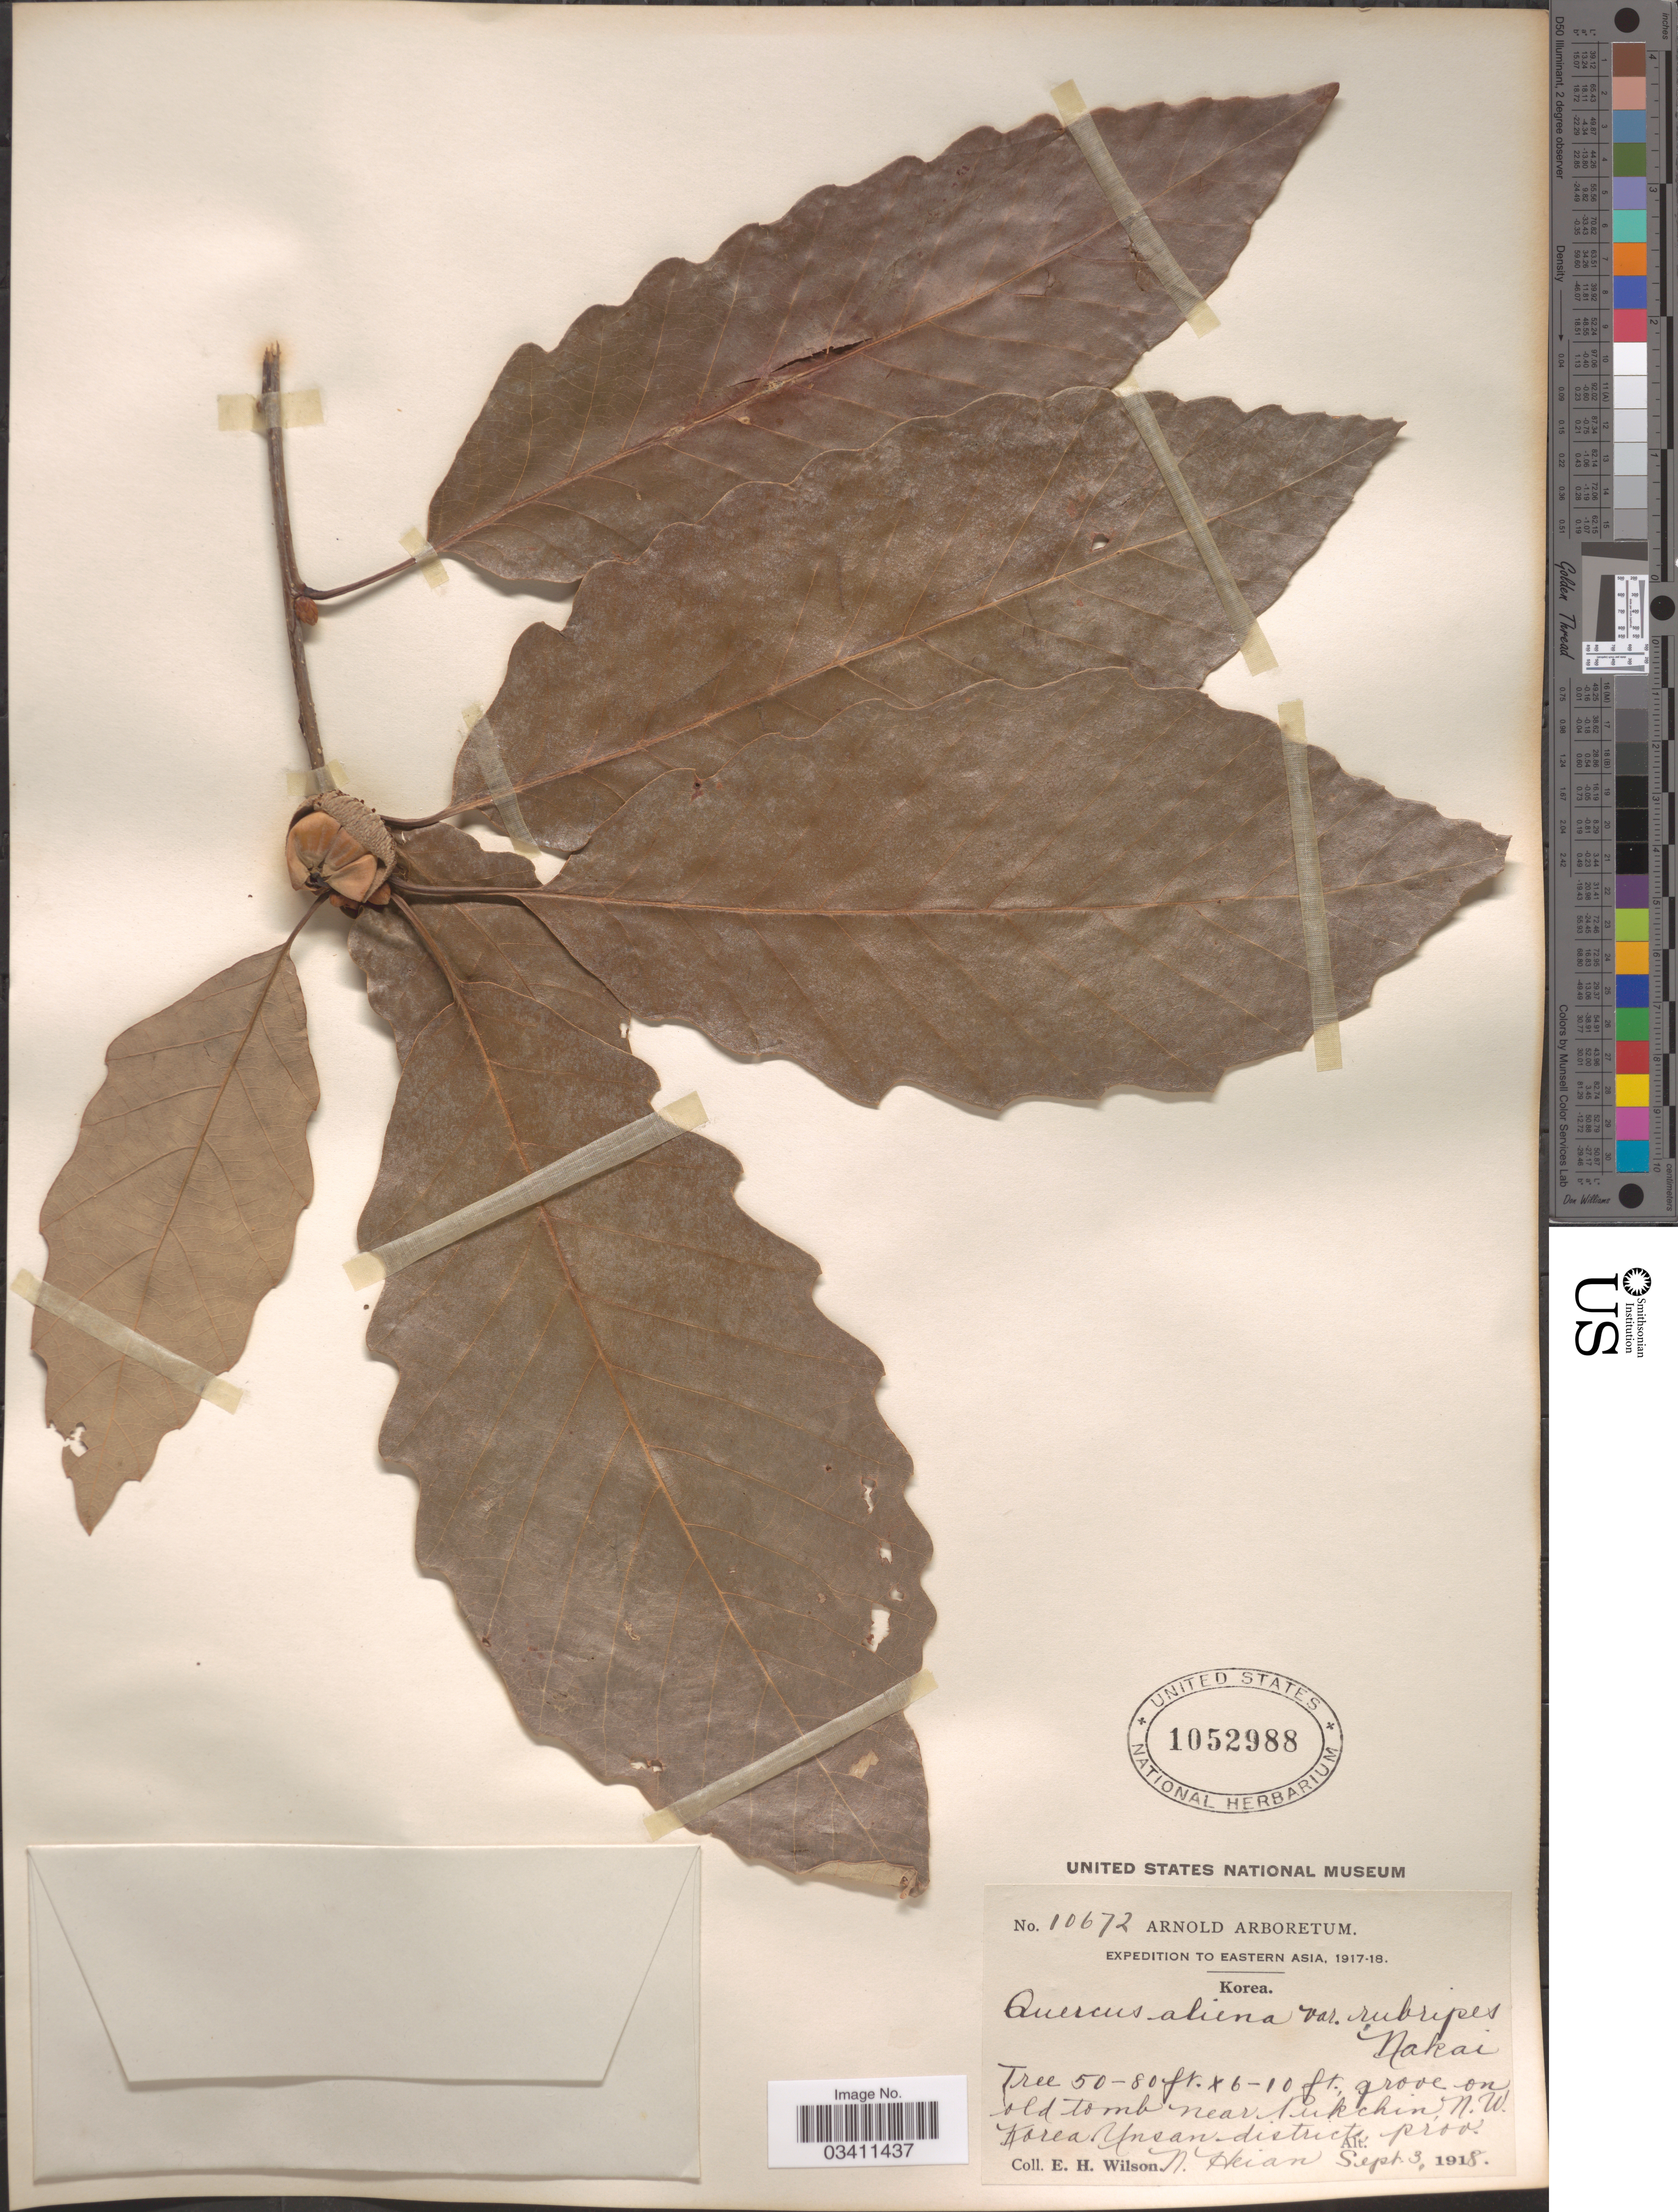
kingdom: Plantae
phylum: Tracheophyta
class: Magnoliopsida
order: Fagales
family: Fagaceae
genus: Quercus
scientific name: Quercus aliena var. rubripes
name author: Nakai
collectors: E. Wilson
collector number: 10672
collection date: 1918-09-03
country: North Korea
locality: Grove on old tomb near Pukchin N. W. Korea, Unsan district, prov. N. Heian.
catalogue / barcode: US 1052988